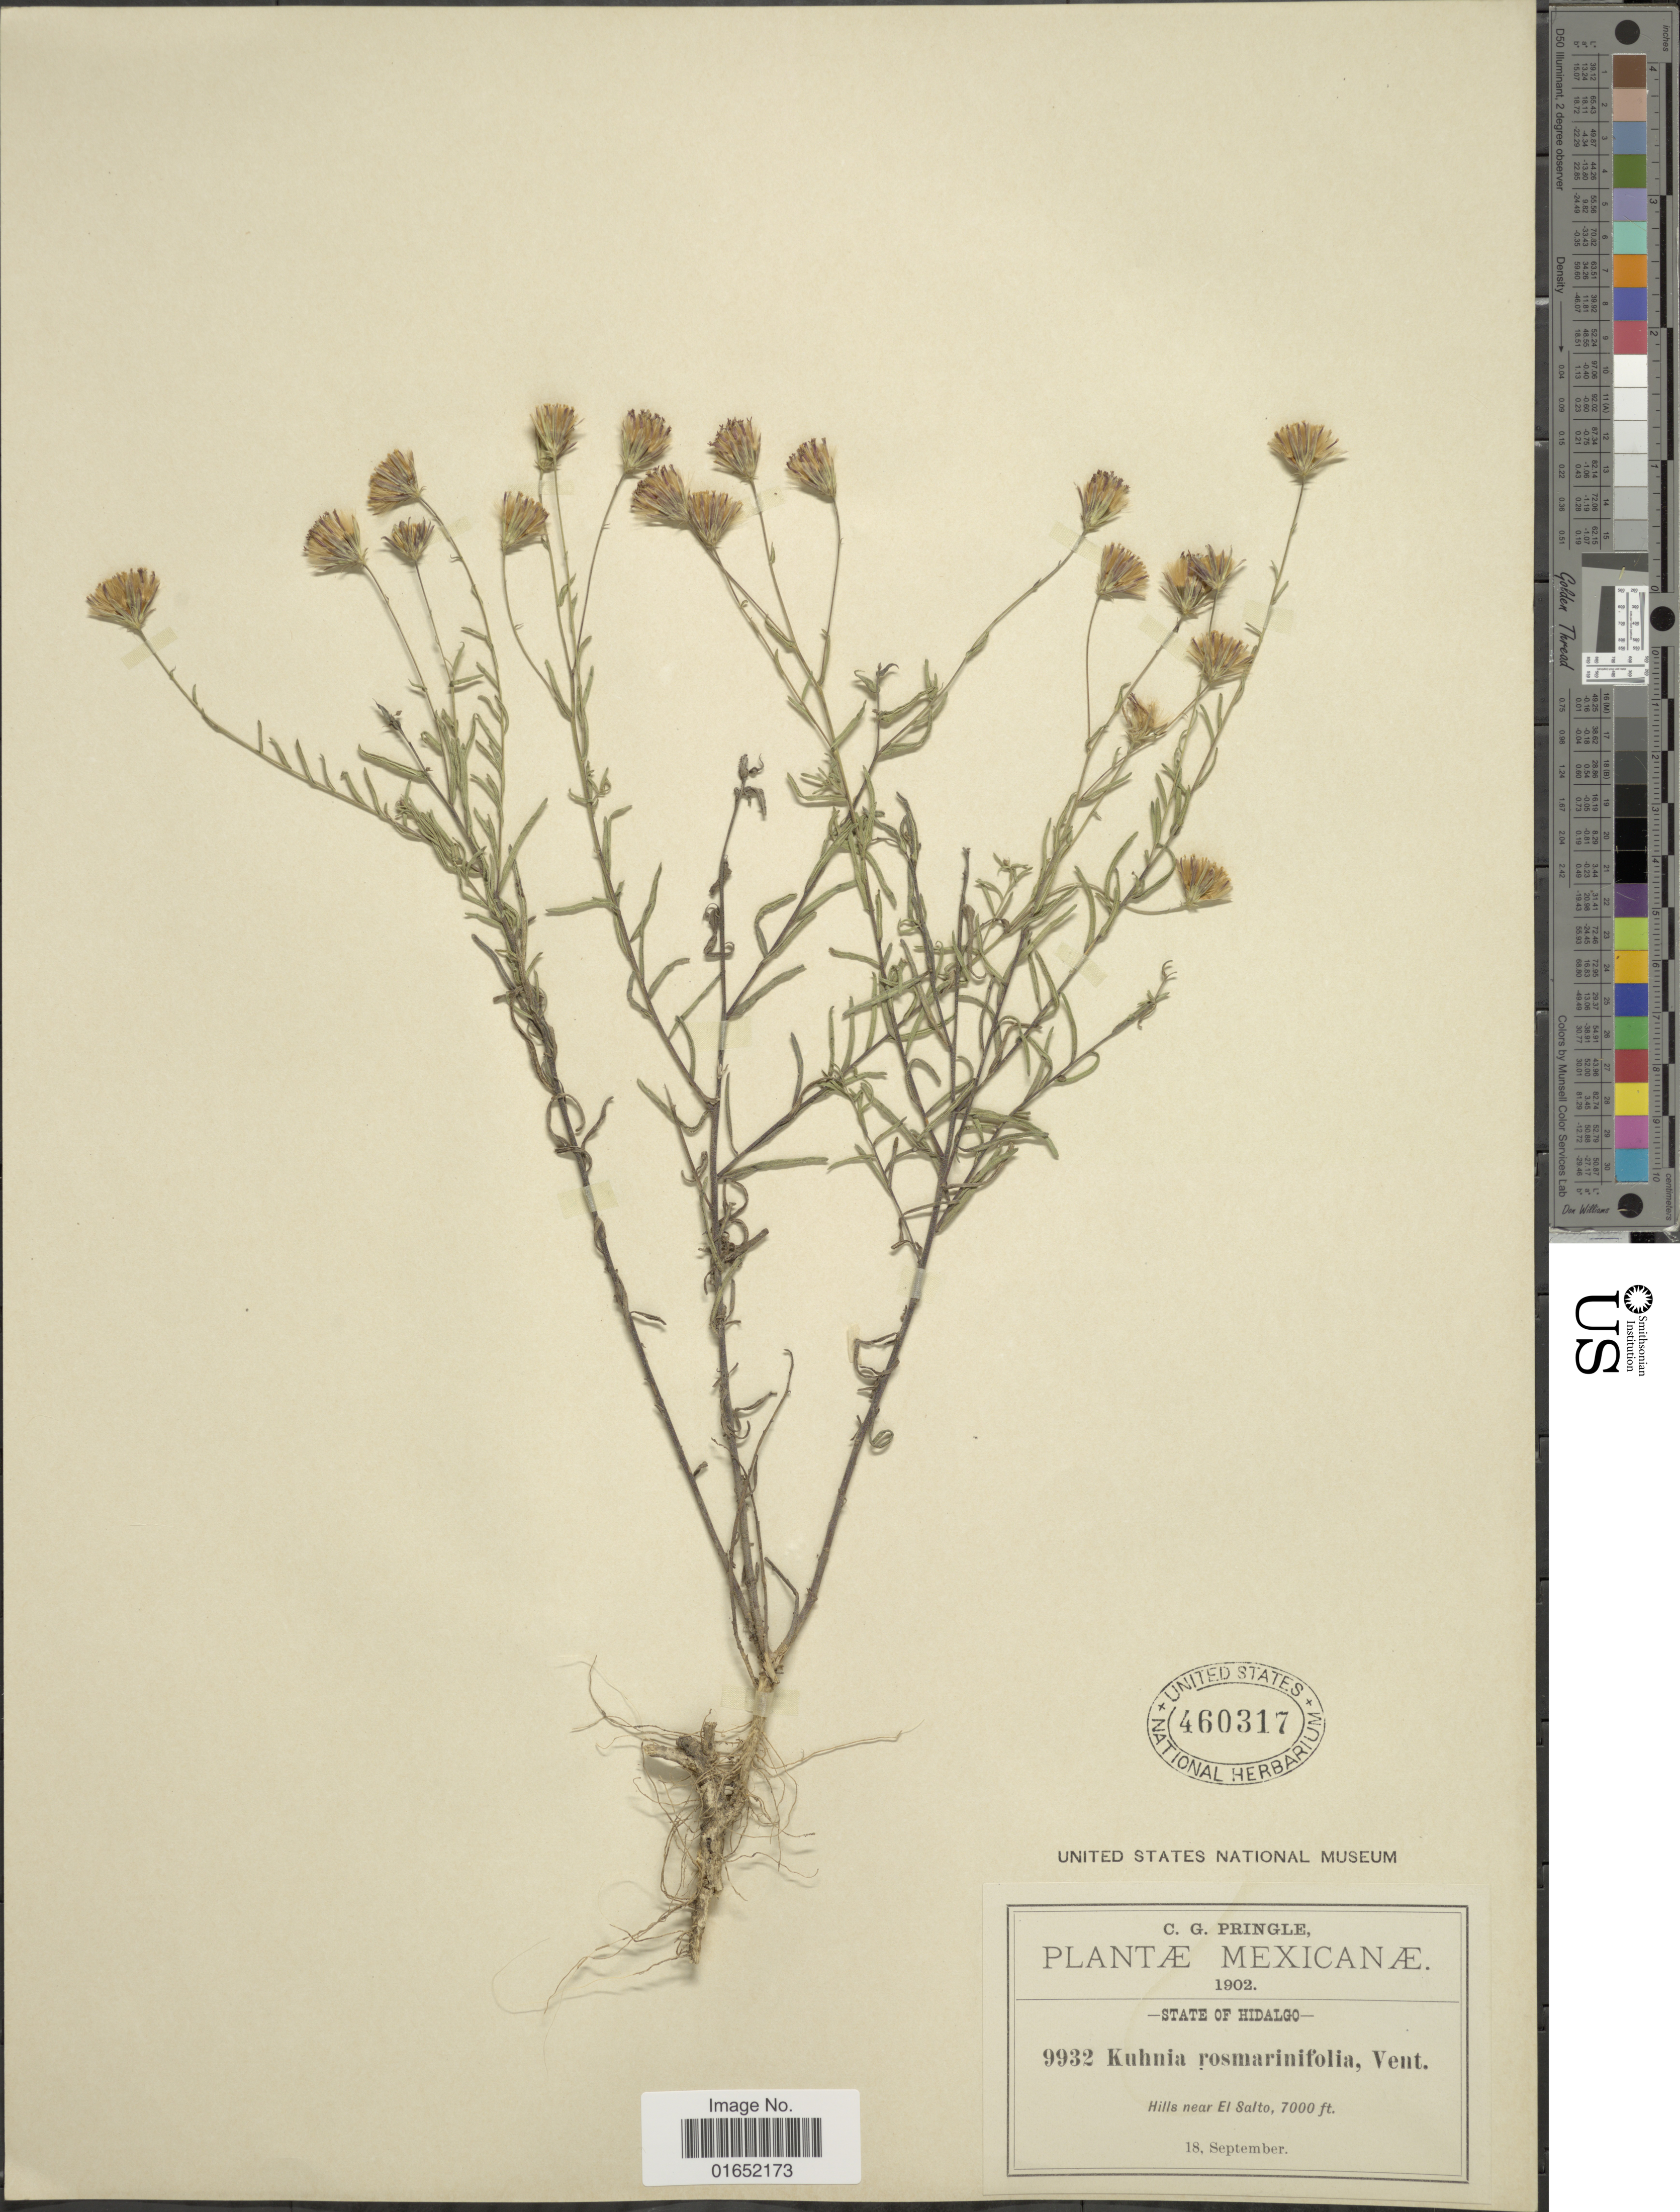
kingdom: Plantae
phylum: Tracheophyta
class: Magnoliopsida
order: Asterales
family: Asteraceae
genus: Brickellia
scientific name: Brickellia rosmarinifolia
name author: (Vent.) W.A. Weber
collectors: C. G. Pringle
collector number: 9932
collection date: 1902-09-18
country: Mexico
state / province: Hidalgo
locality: Hills near El Salto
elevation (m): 2134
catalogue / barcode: US 460317